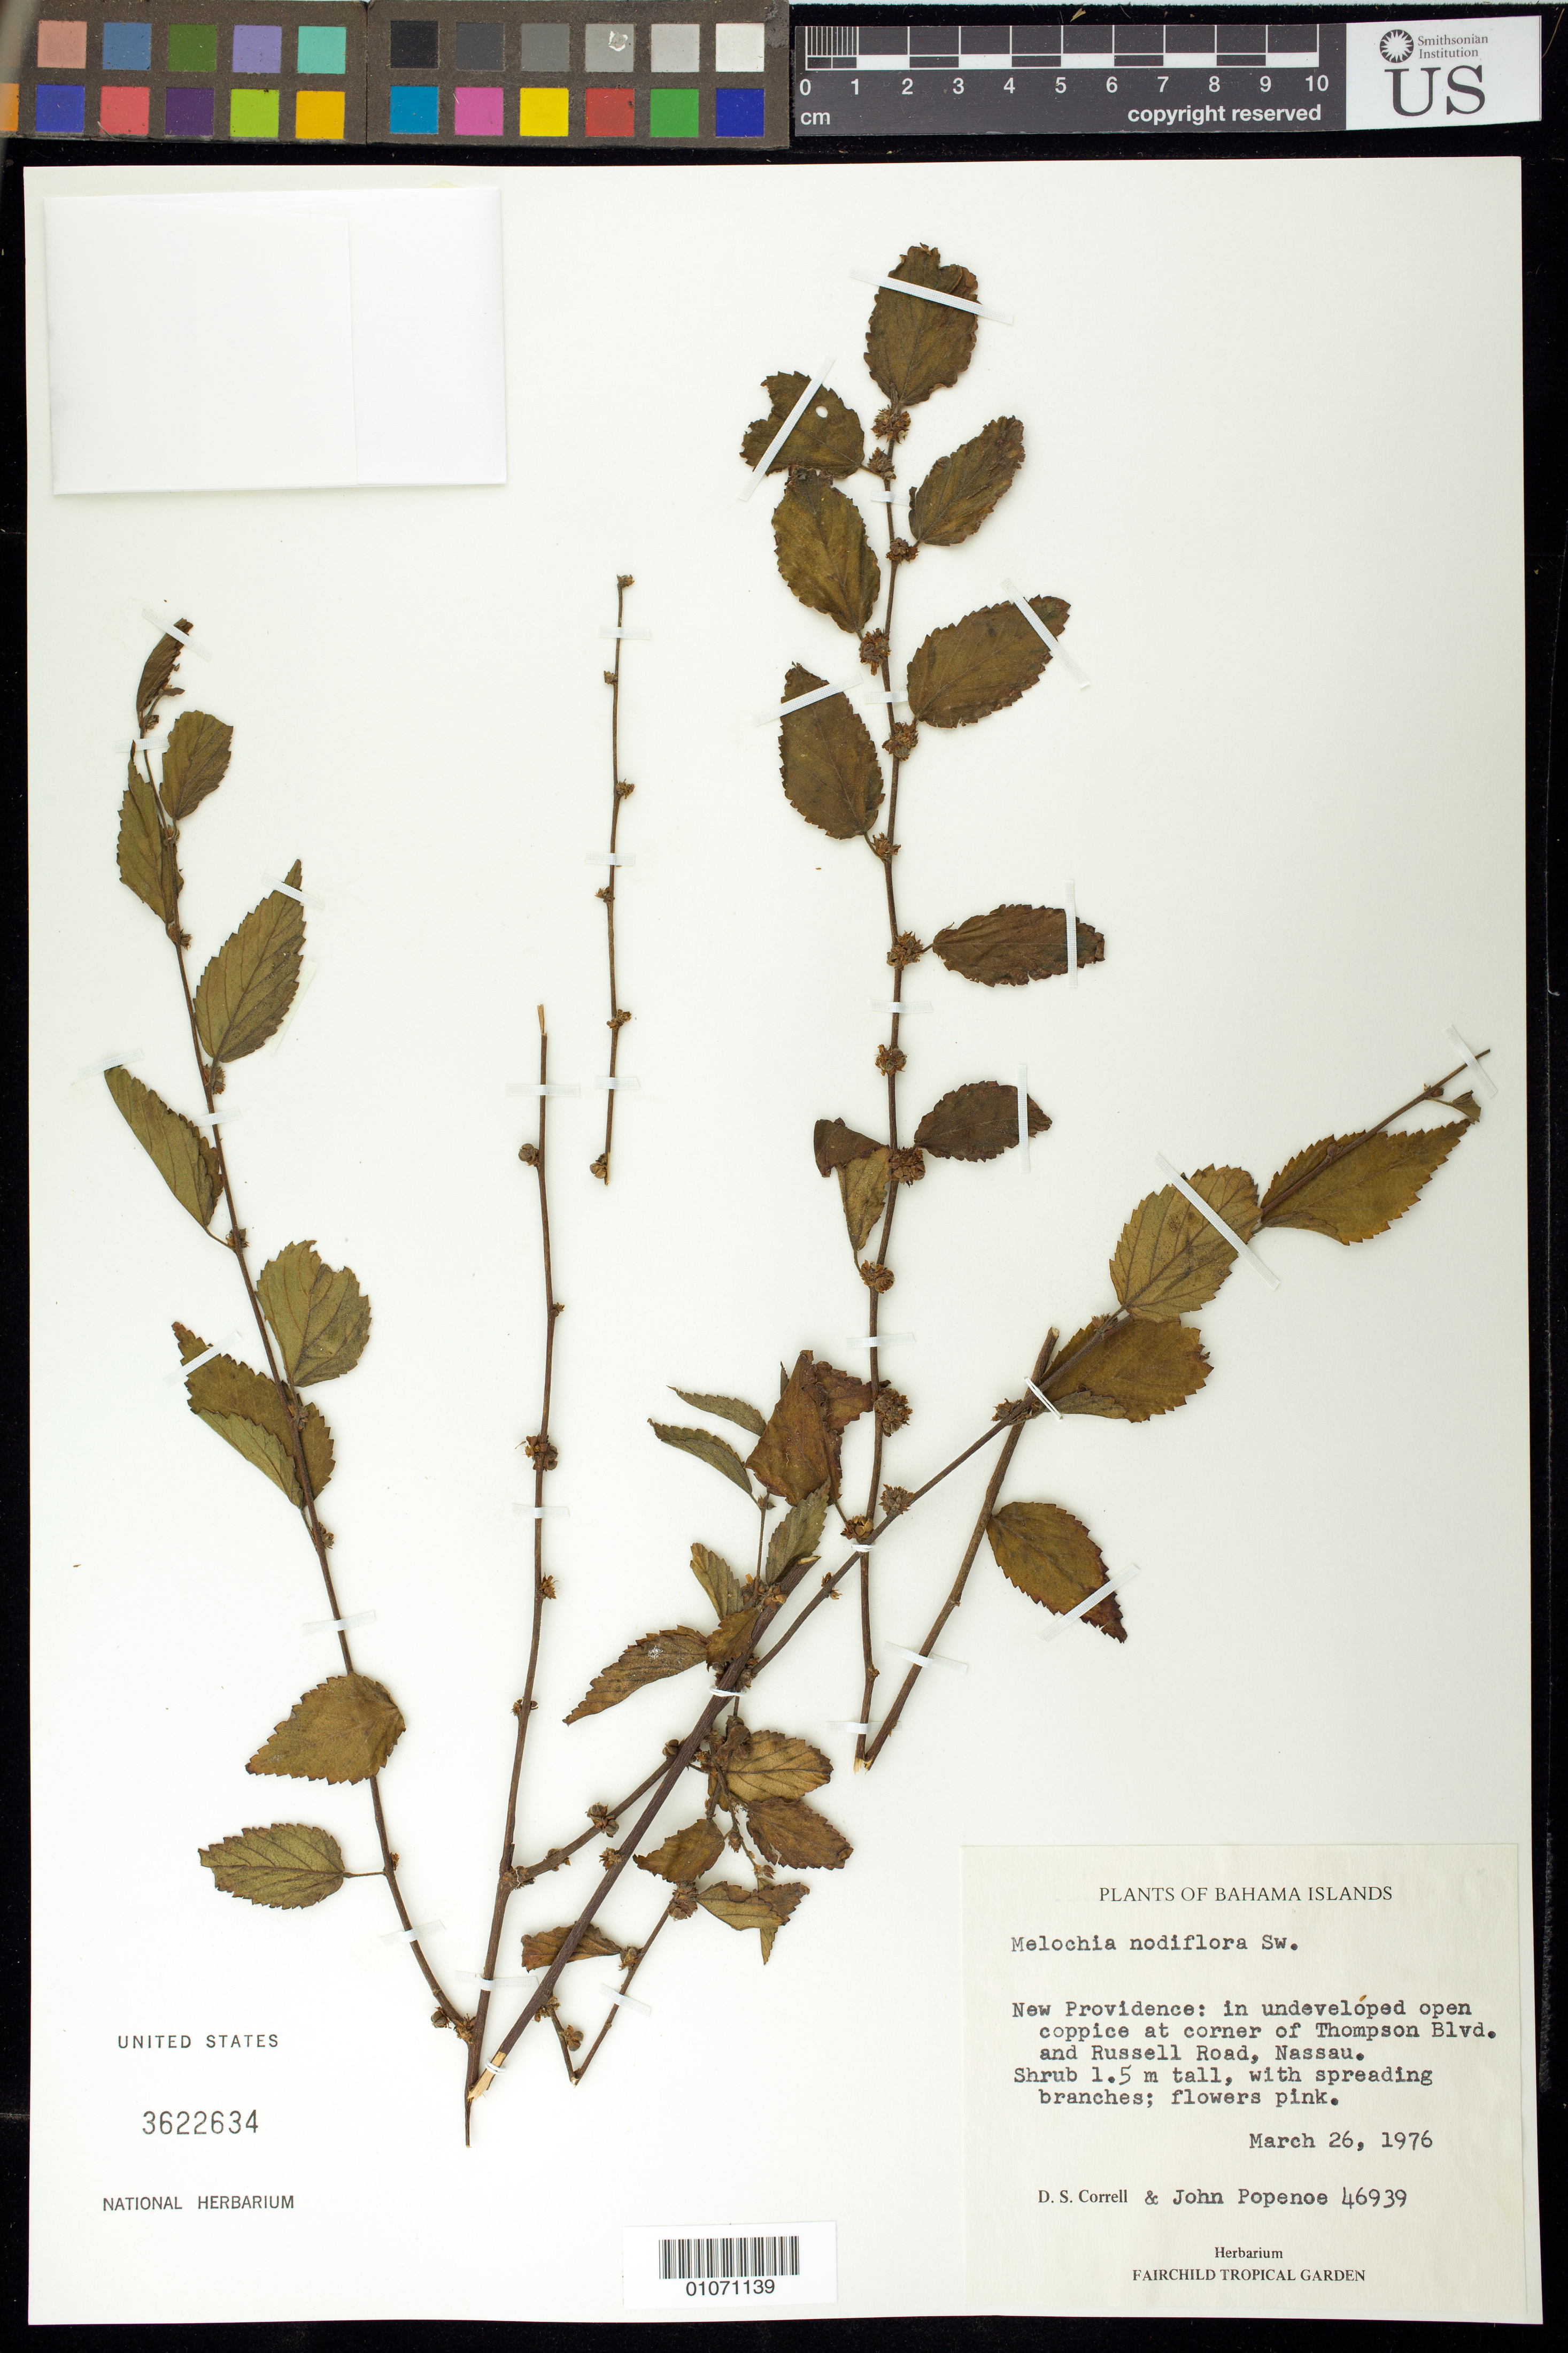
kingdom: Plantae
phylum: Tracheophyta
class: Magnoliopsida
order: Malvales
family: Malvaceae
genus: Melochia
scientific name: Melochia nodiflora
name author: Sw.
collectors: D. S. Correll & J. Popenoe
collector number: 46939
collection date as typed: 26 Mar 1976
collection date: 1976-03-26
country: Bahamas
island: New Providence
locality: Nassau, corner of Thompson Blvd. and Russell Road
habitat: In undeveloped open coppice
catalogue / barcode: US 3622634